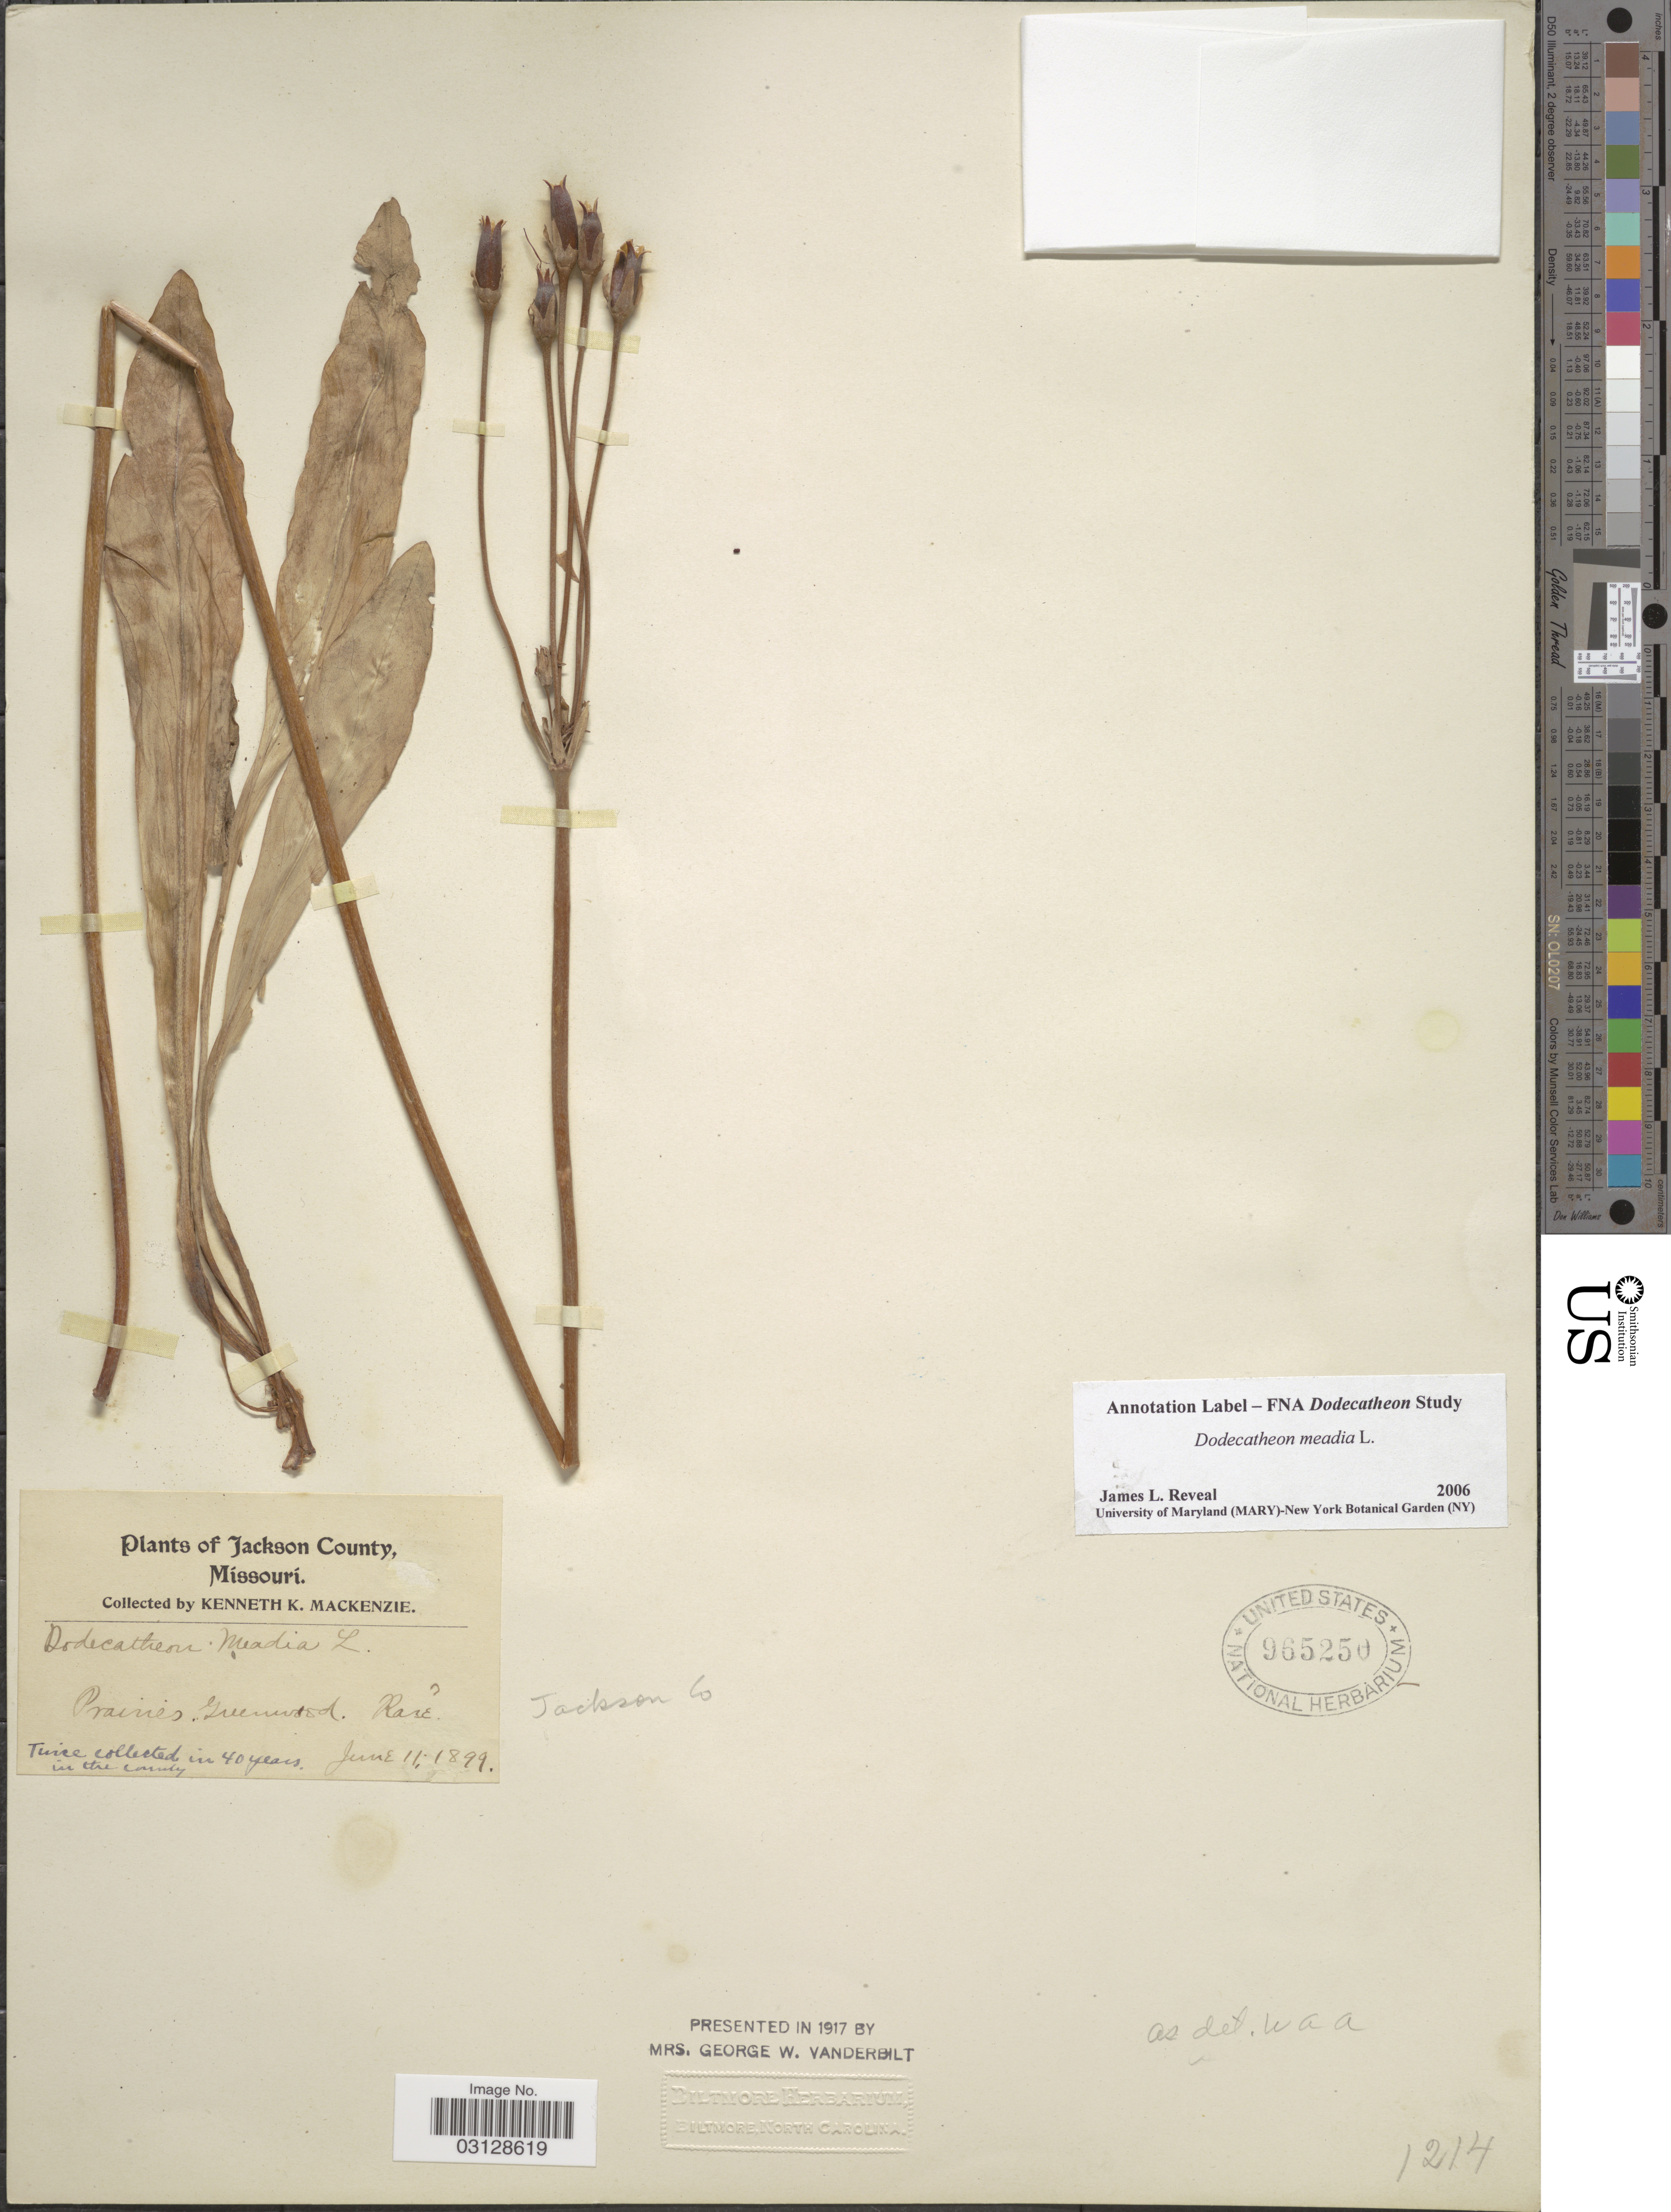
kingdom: Plantae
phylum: Tracheophyta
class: Magnoliopsida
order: Ericales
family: Primulaceae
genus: Dodecatheon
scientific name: Dodecatheon meadia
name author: L.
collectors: K. K. Mackenzie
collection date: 1899-06-11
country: United States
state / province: Missouri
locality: Jackson County. Greenwood.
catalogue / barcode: US 965250